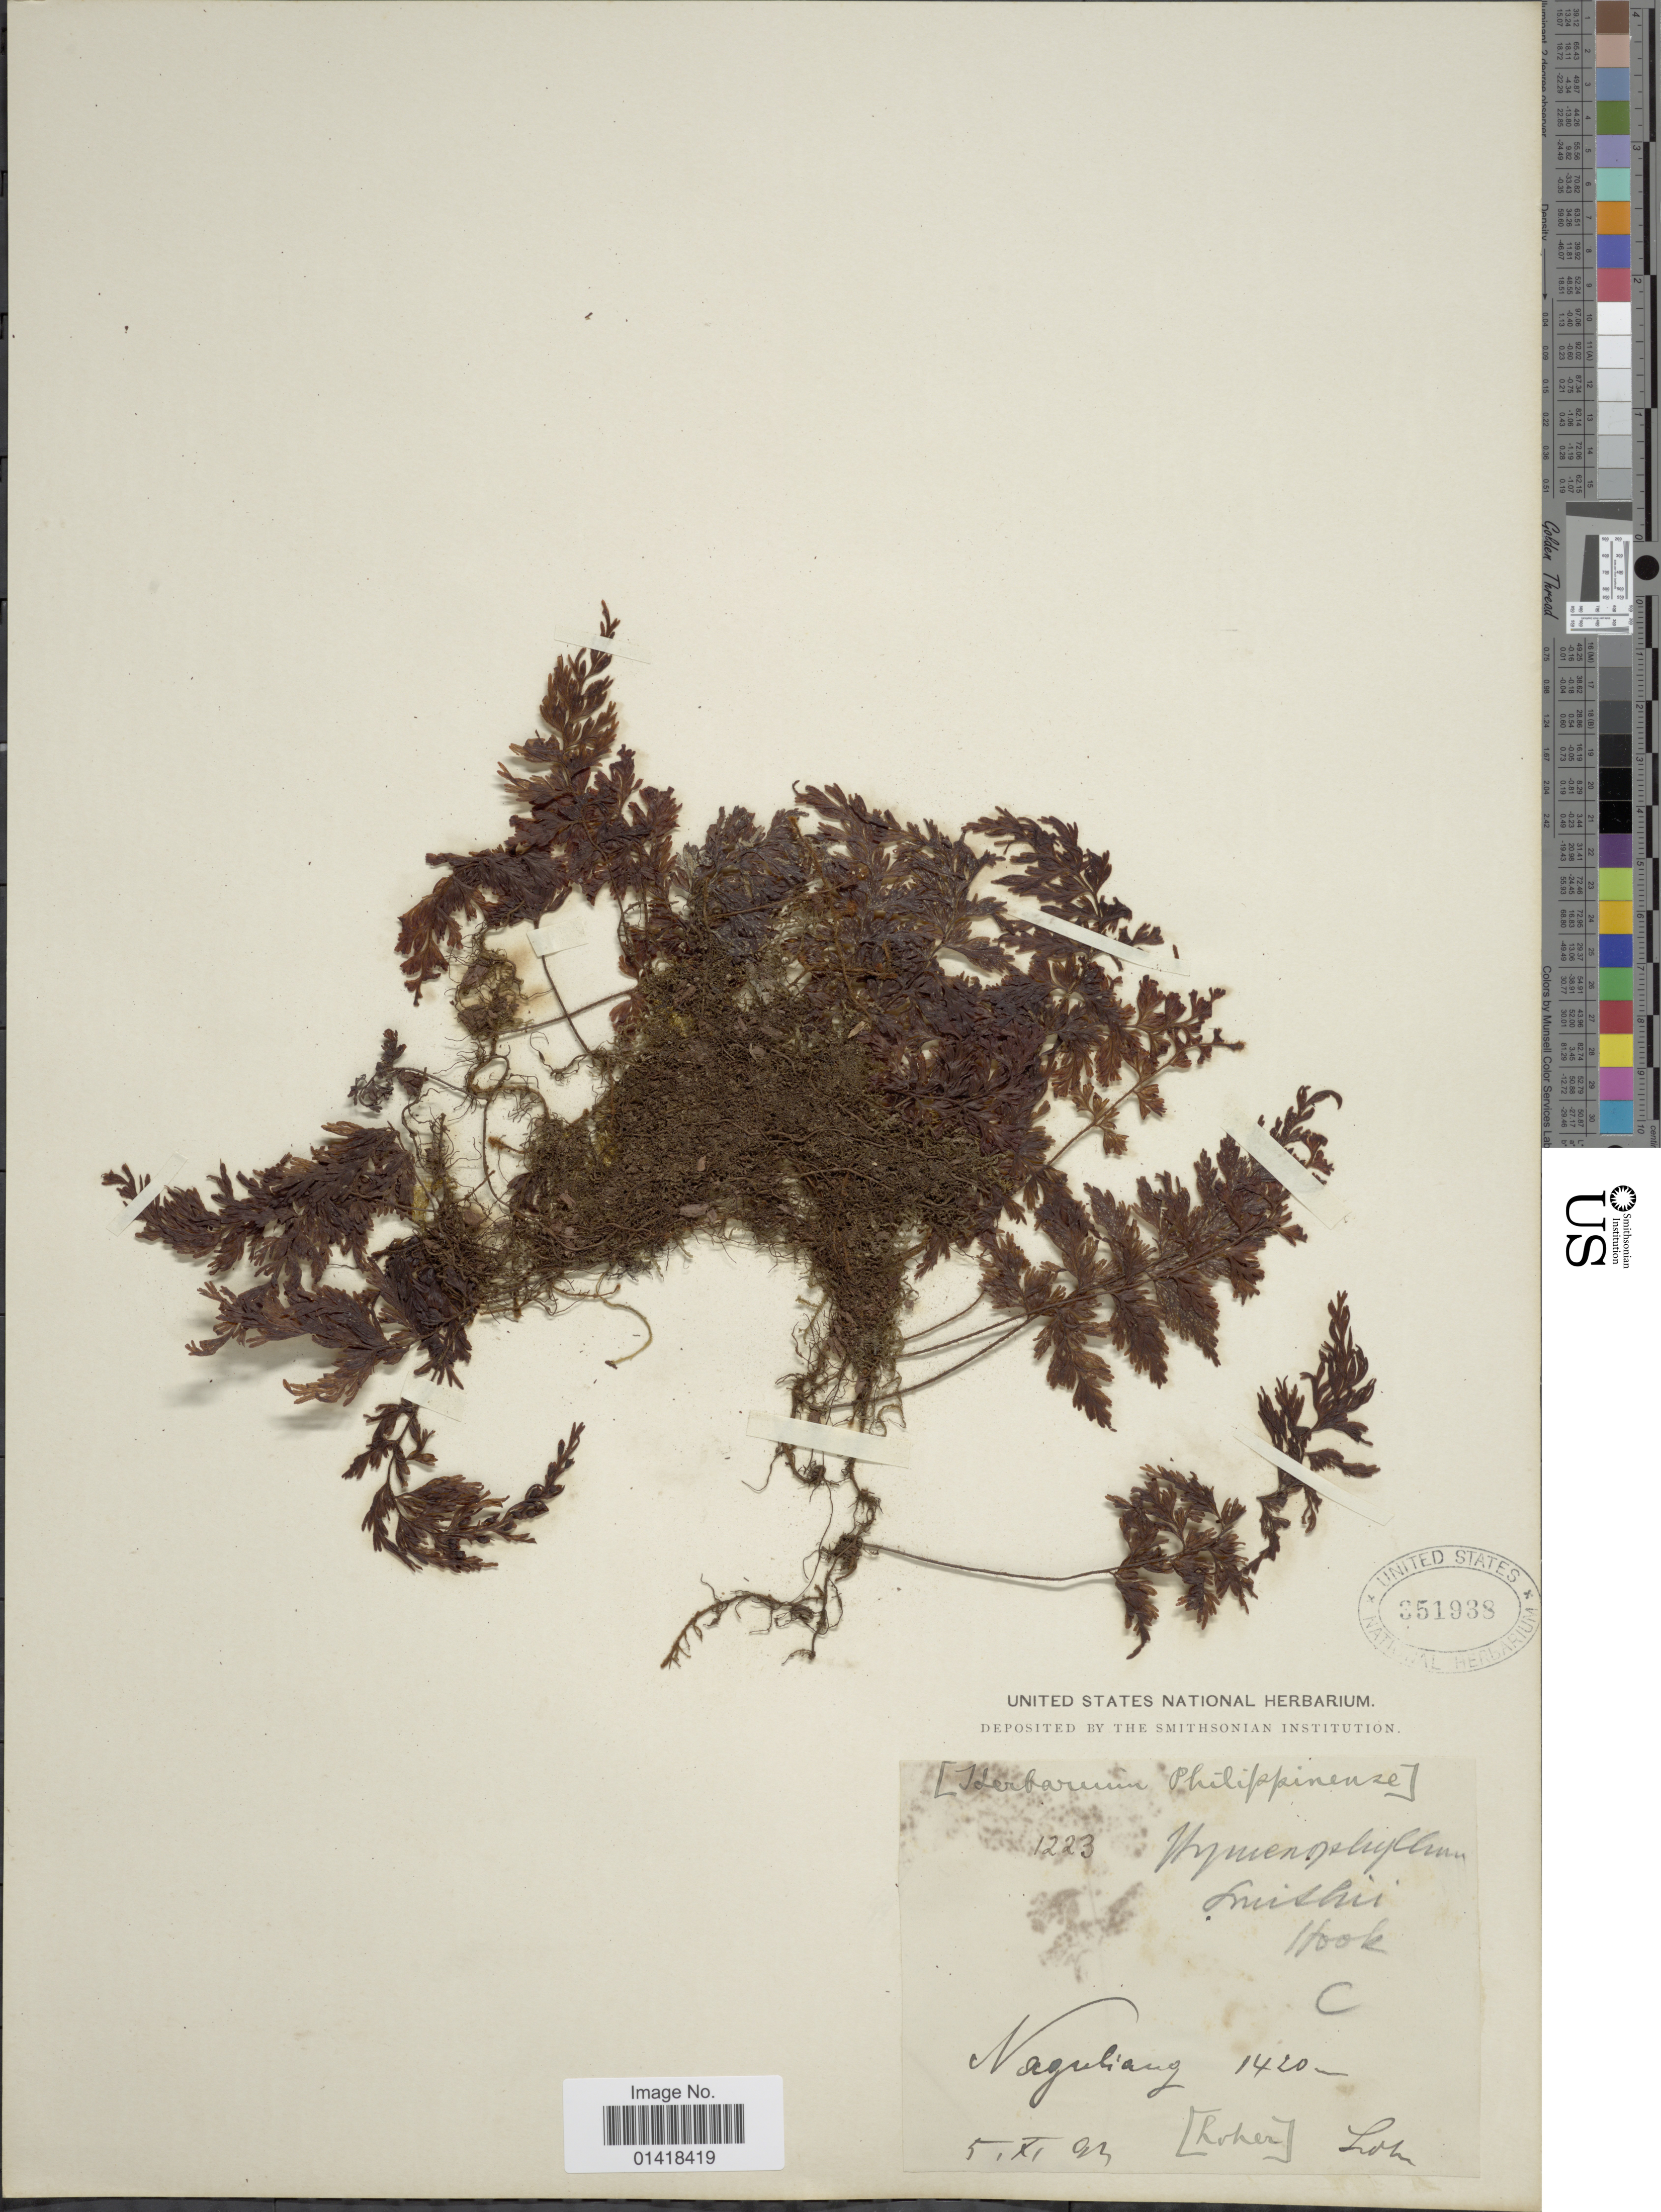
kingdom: Plantae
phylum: Tracheophyta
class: Polypodiopsida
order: Hymenophyllales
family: Hymenophyllaceae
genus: Hymenophyllum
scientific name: Hymenophyllum meyenianum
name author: (C. Presl) Copel.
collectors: Loher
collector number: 1420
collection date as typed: Transcribed d/m/y: 5/10/93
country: Philippines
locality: Naguliang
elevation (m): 1420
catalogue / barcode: US 351938